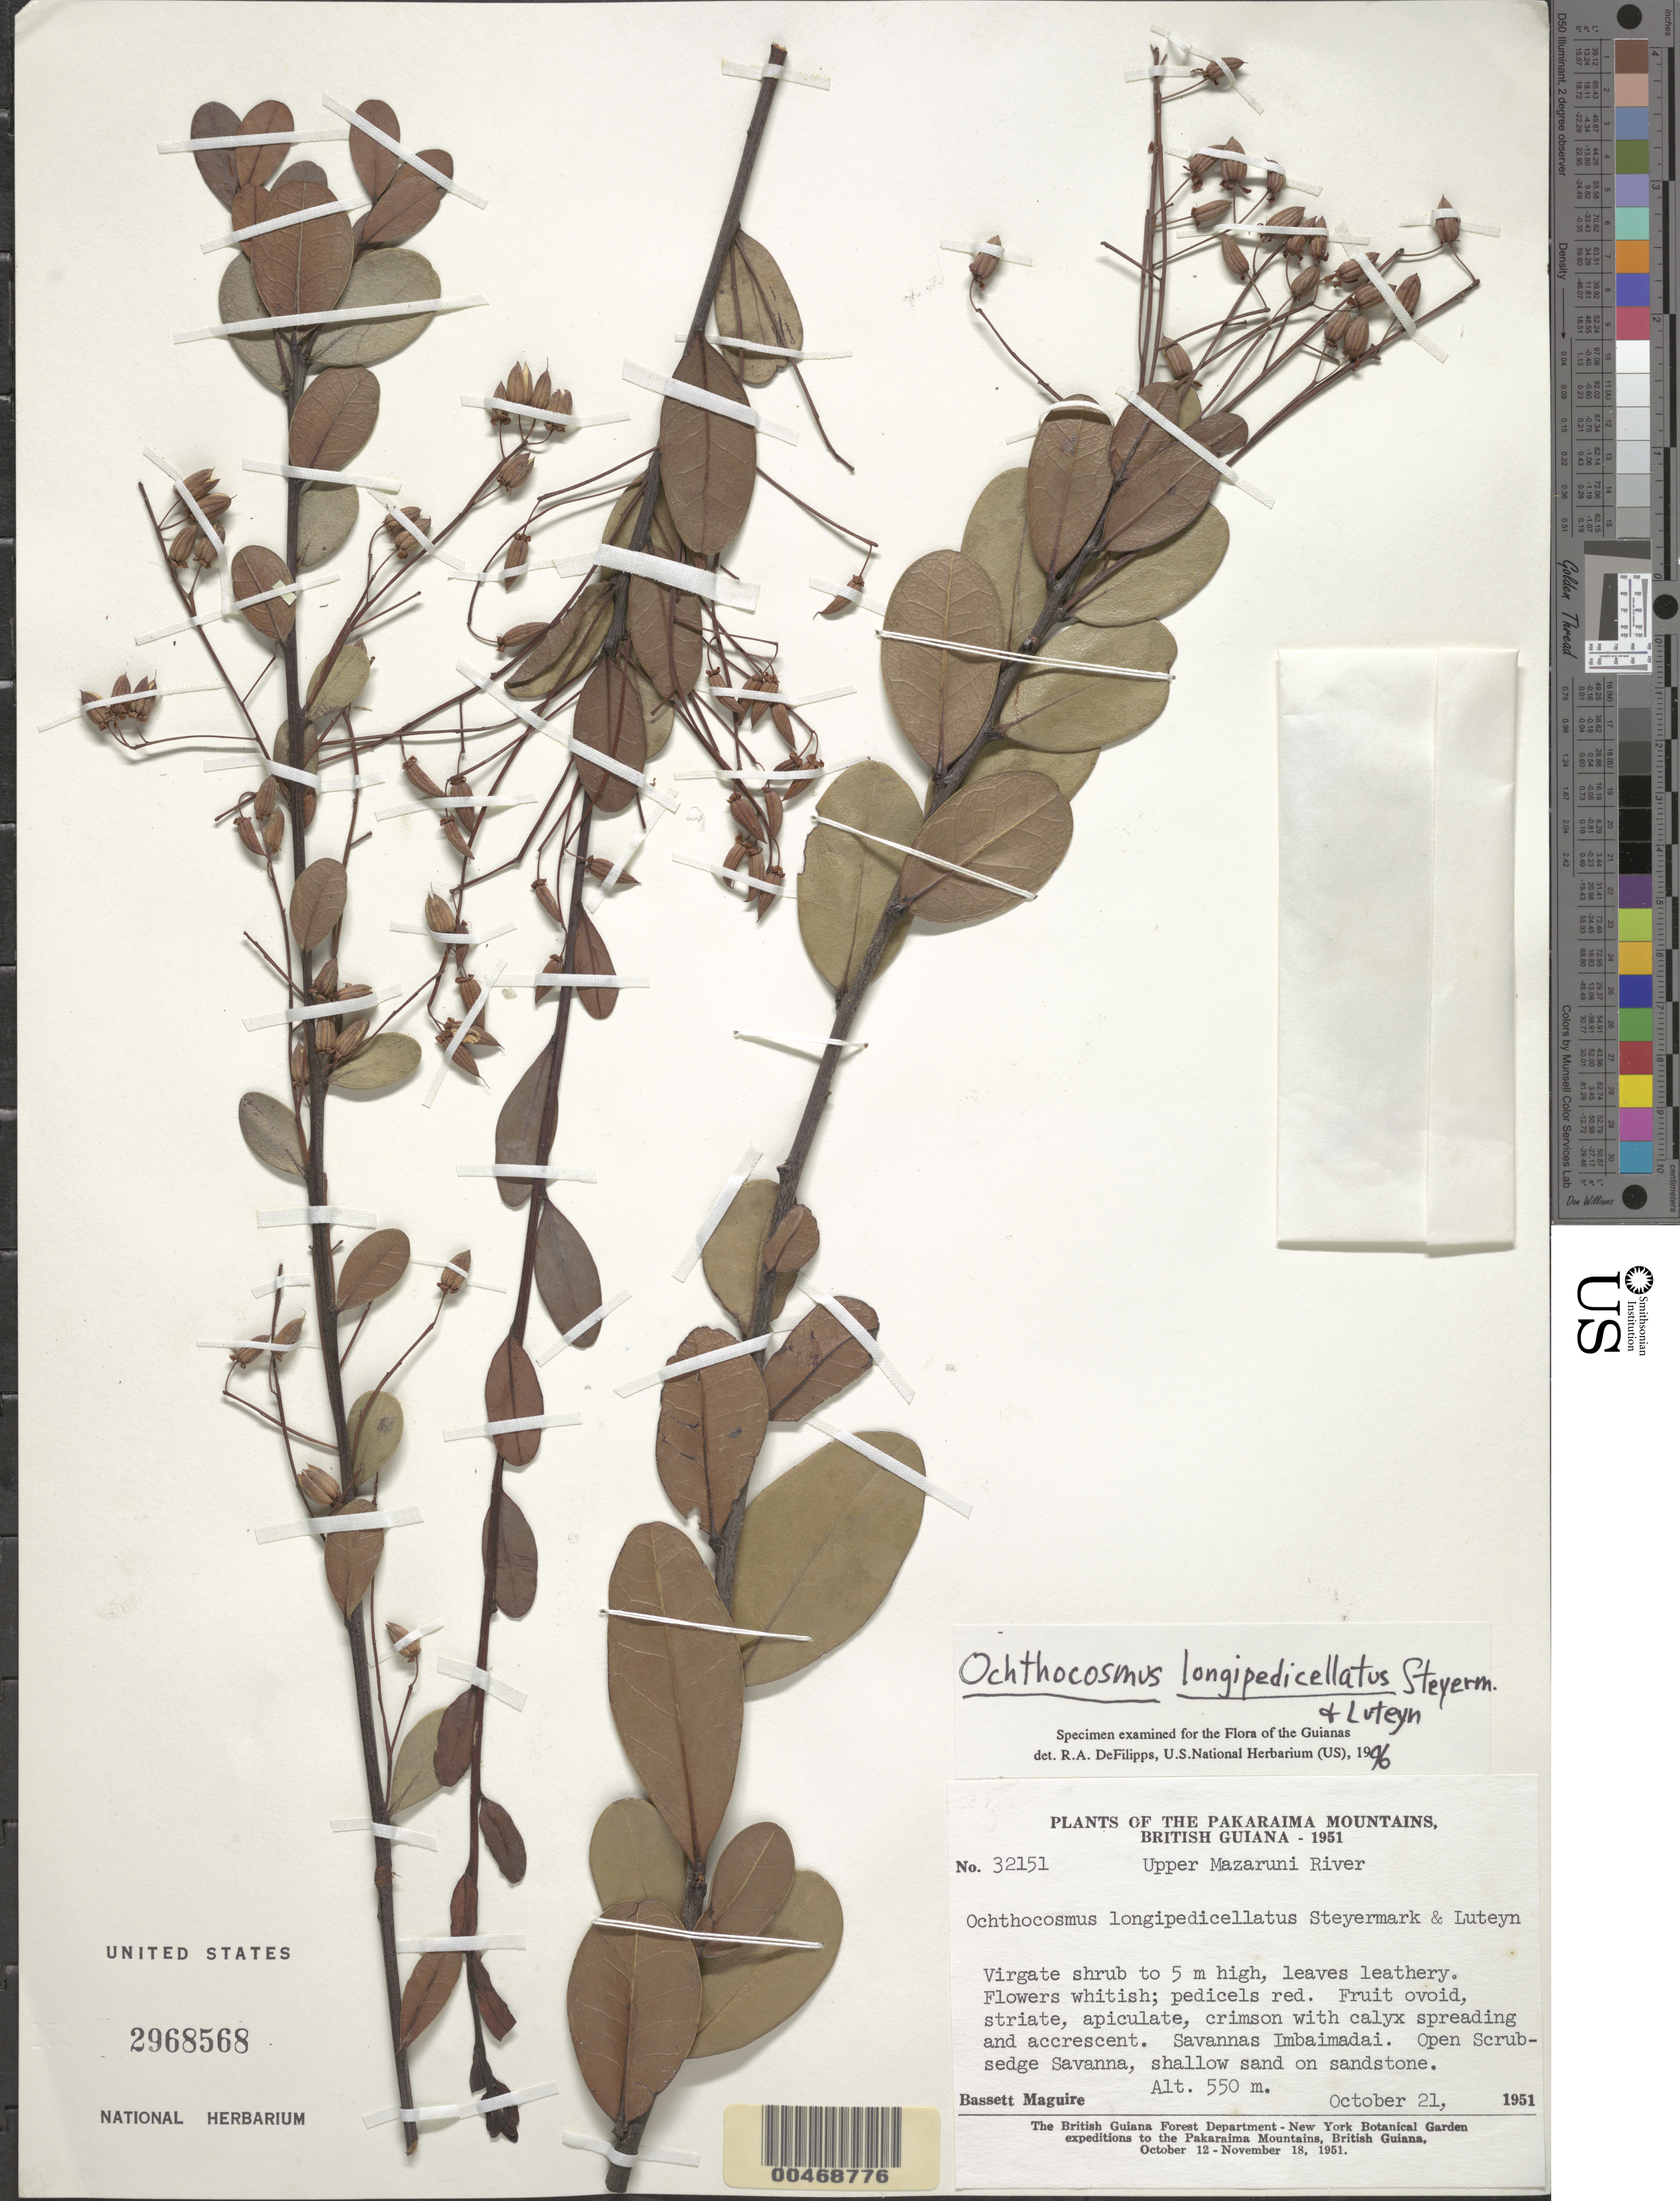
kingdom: Plantae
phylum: Tracheophyta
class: Magnoliopsida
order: Malpighiales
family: Ixonanthaceae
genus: Ochthocosmus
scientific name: Ochthocosmus longipedicellatus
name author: Steyerm. & Luteyn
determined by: DeFilipps, R. A.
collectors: B. Maguire & D. B. Fanshawe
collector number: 32151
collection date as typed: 21-Oct-51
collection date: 1951-10-21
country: Guyana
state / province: Cuyuni-Mazaruni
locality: Imbaimadai Savannas, upper Mazaruni River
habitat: Open scrub-sedge savanna, shallow sand on sandstone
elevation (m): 550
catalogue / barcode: US 2968568